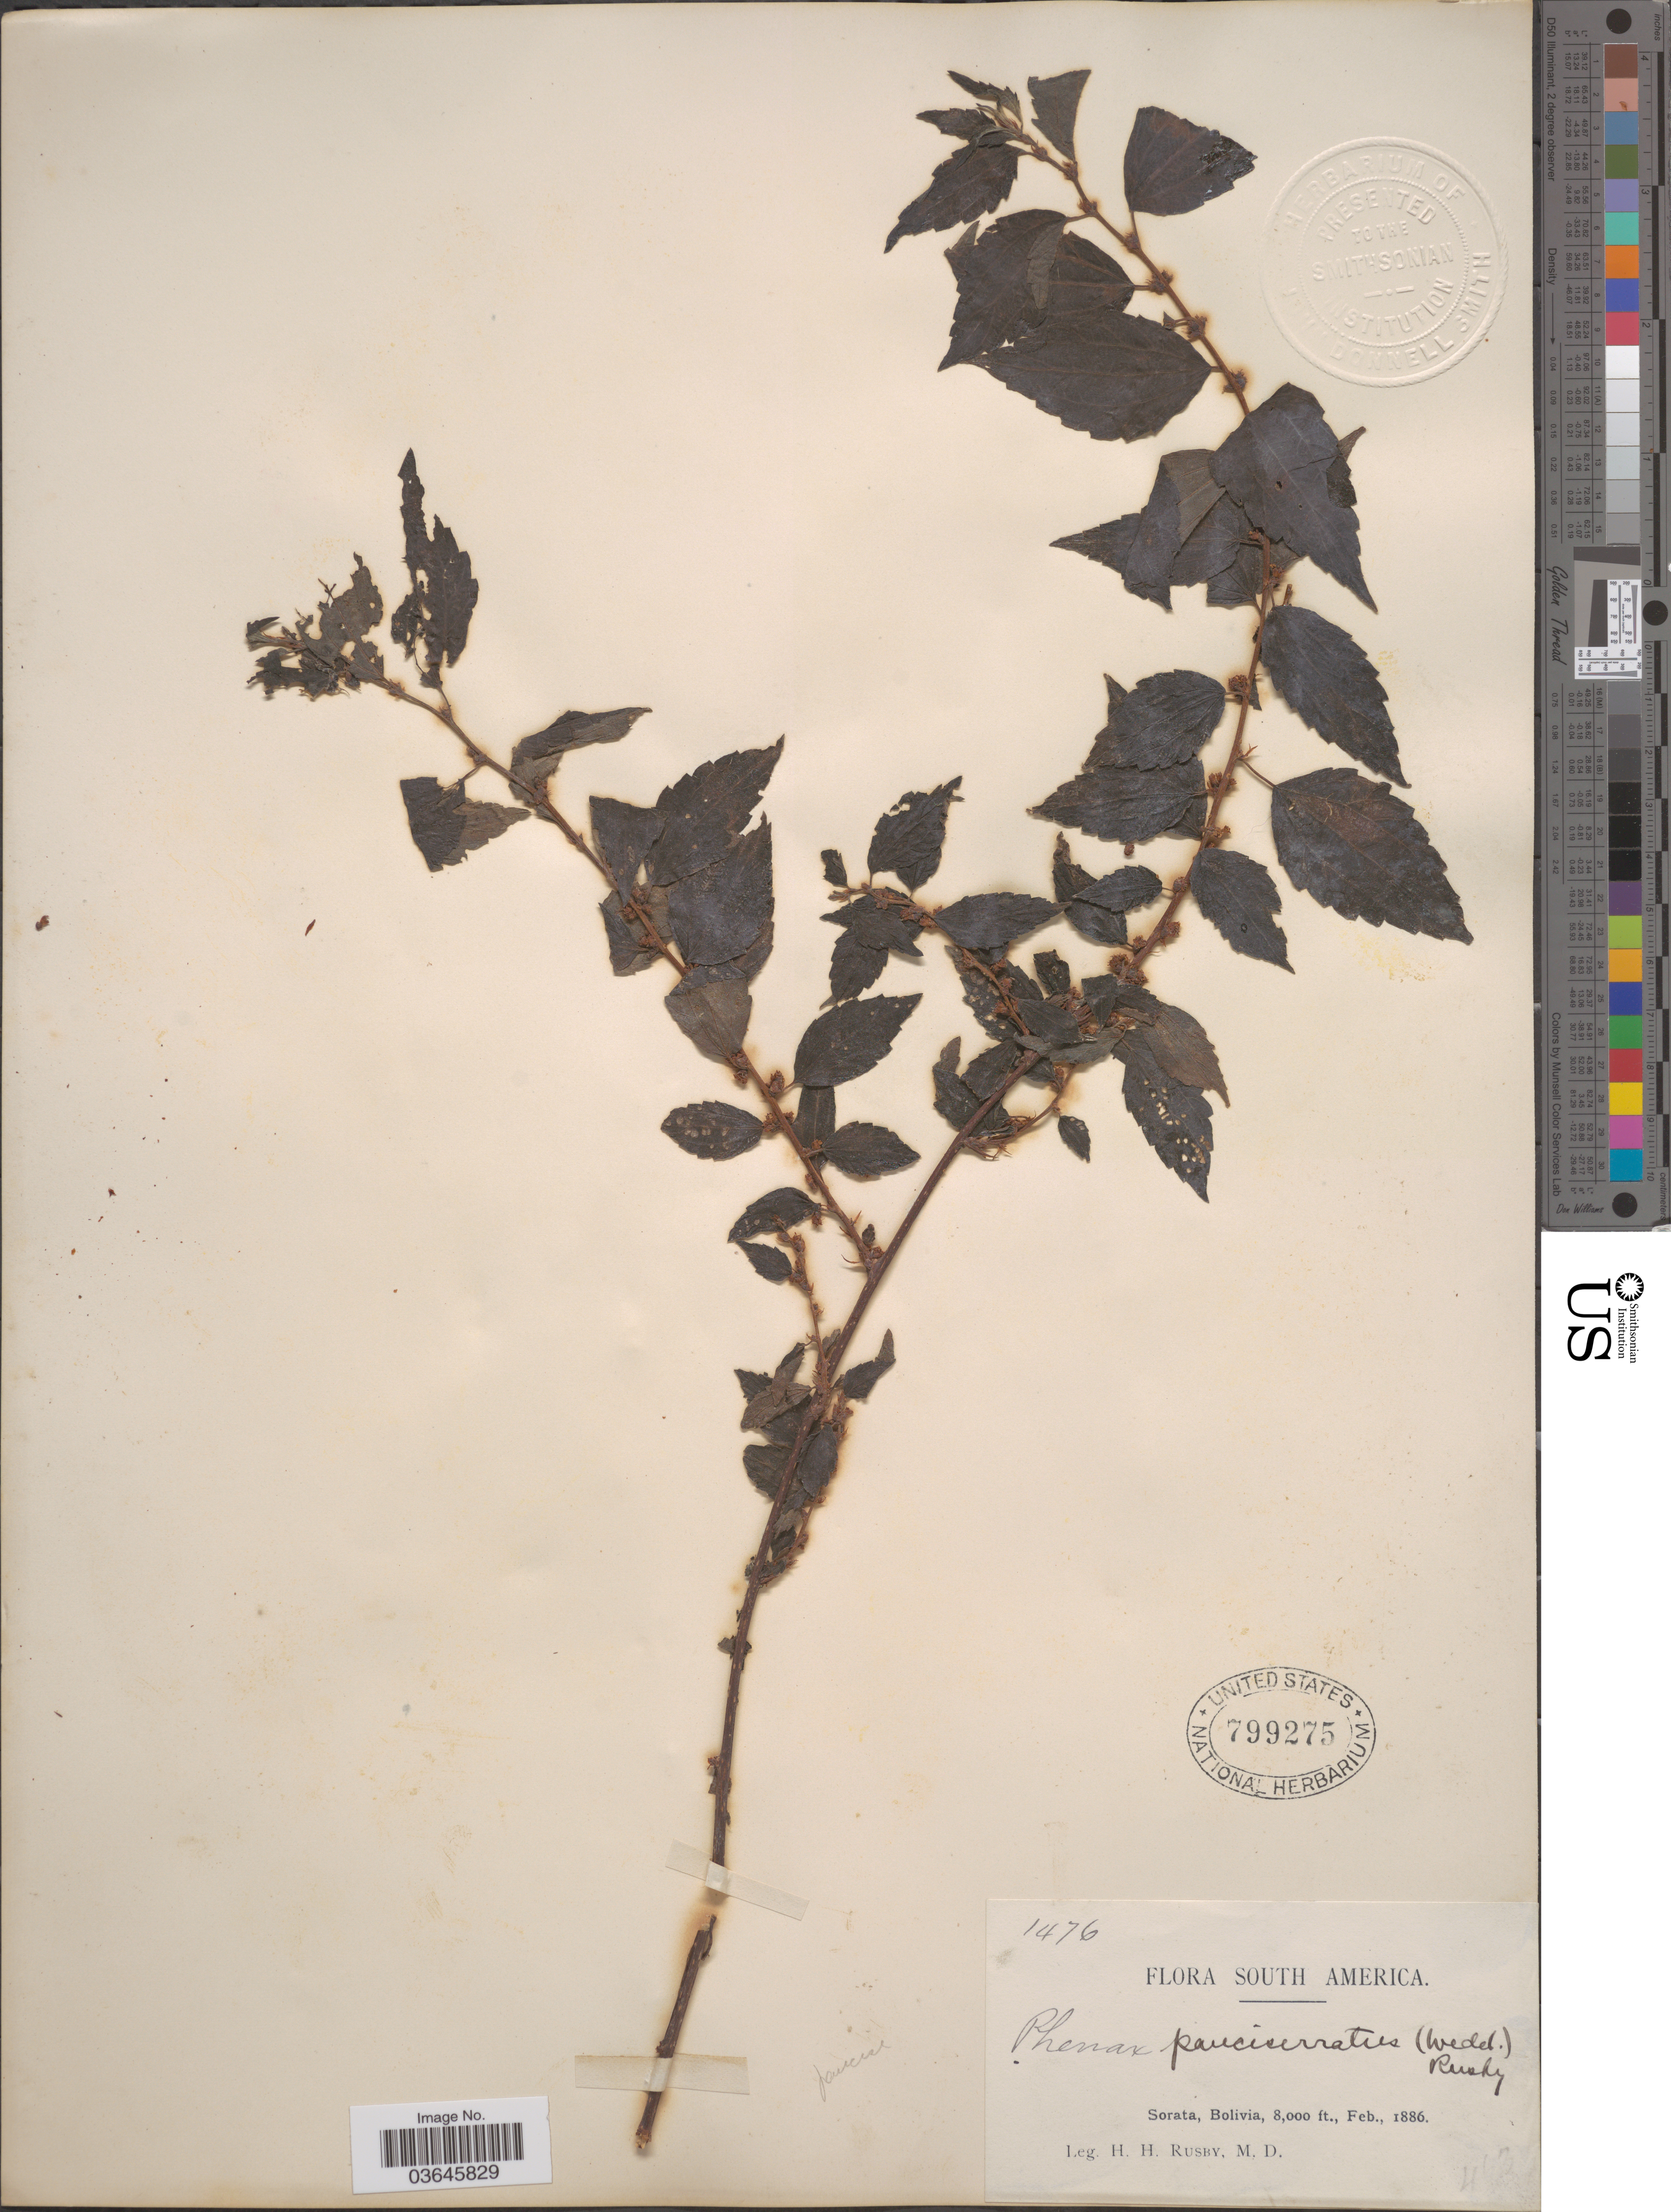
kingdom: Plantae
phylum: Tracheophyta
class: Magnoliopsida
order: Rosales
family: Urticaceae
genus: Phenax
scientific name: Phenax pauciserratus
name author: (Wedd.) Rusby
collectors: H. H. Rusby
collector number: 1476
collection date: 1886-02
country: Bolivia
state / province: La Páz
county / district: Larecaja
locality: Sorata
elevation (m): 2438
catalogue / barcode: US 799275